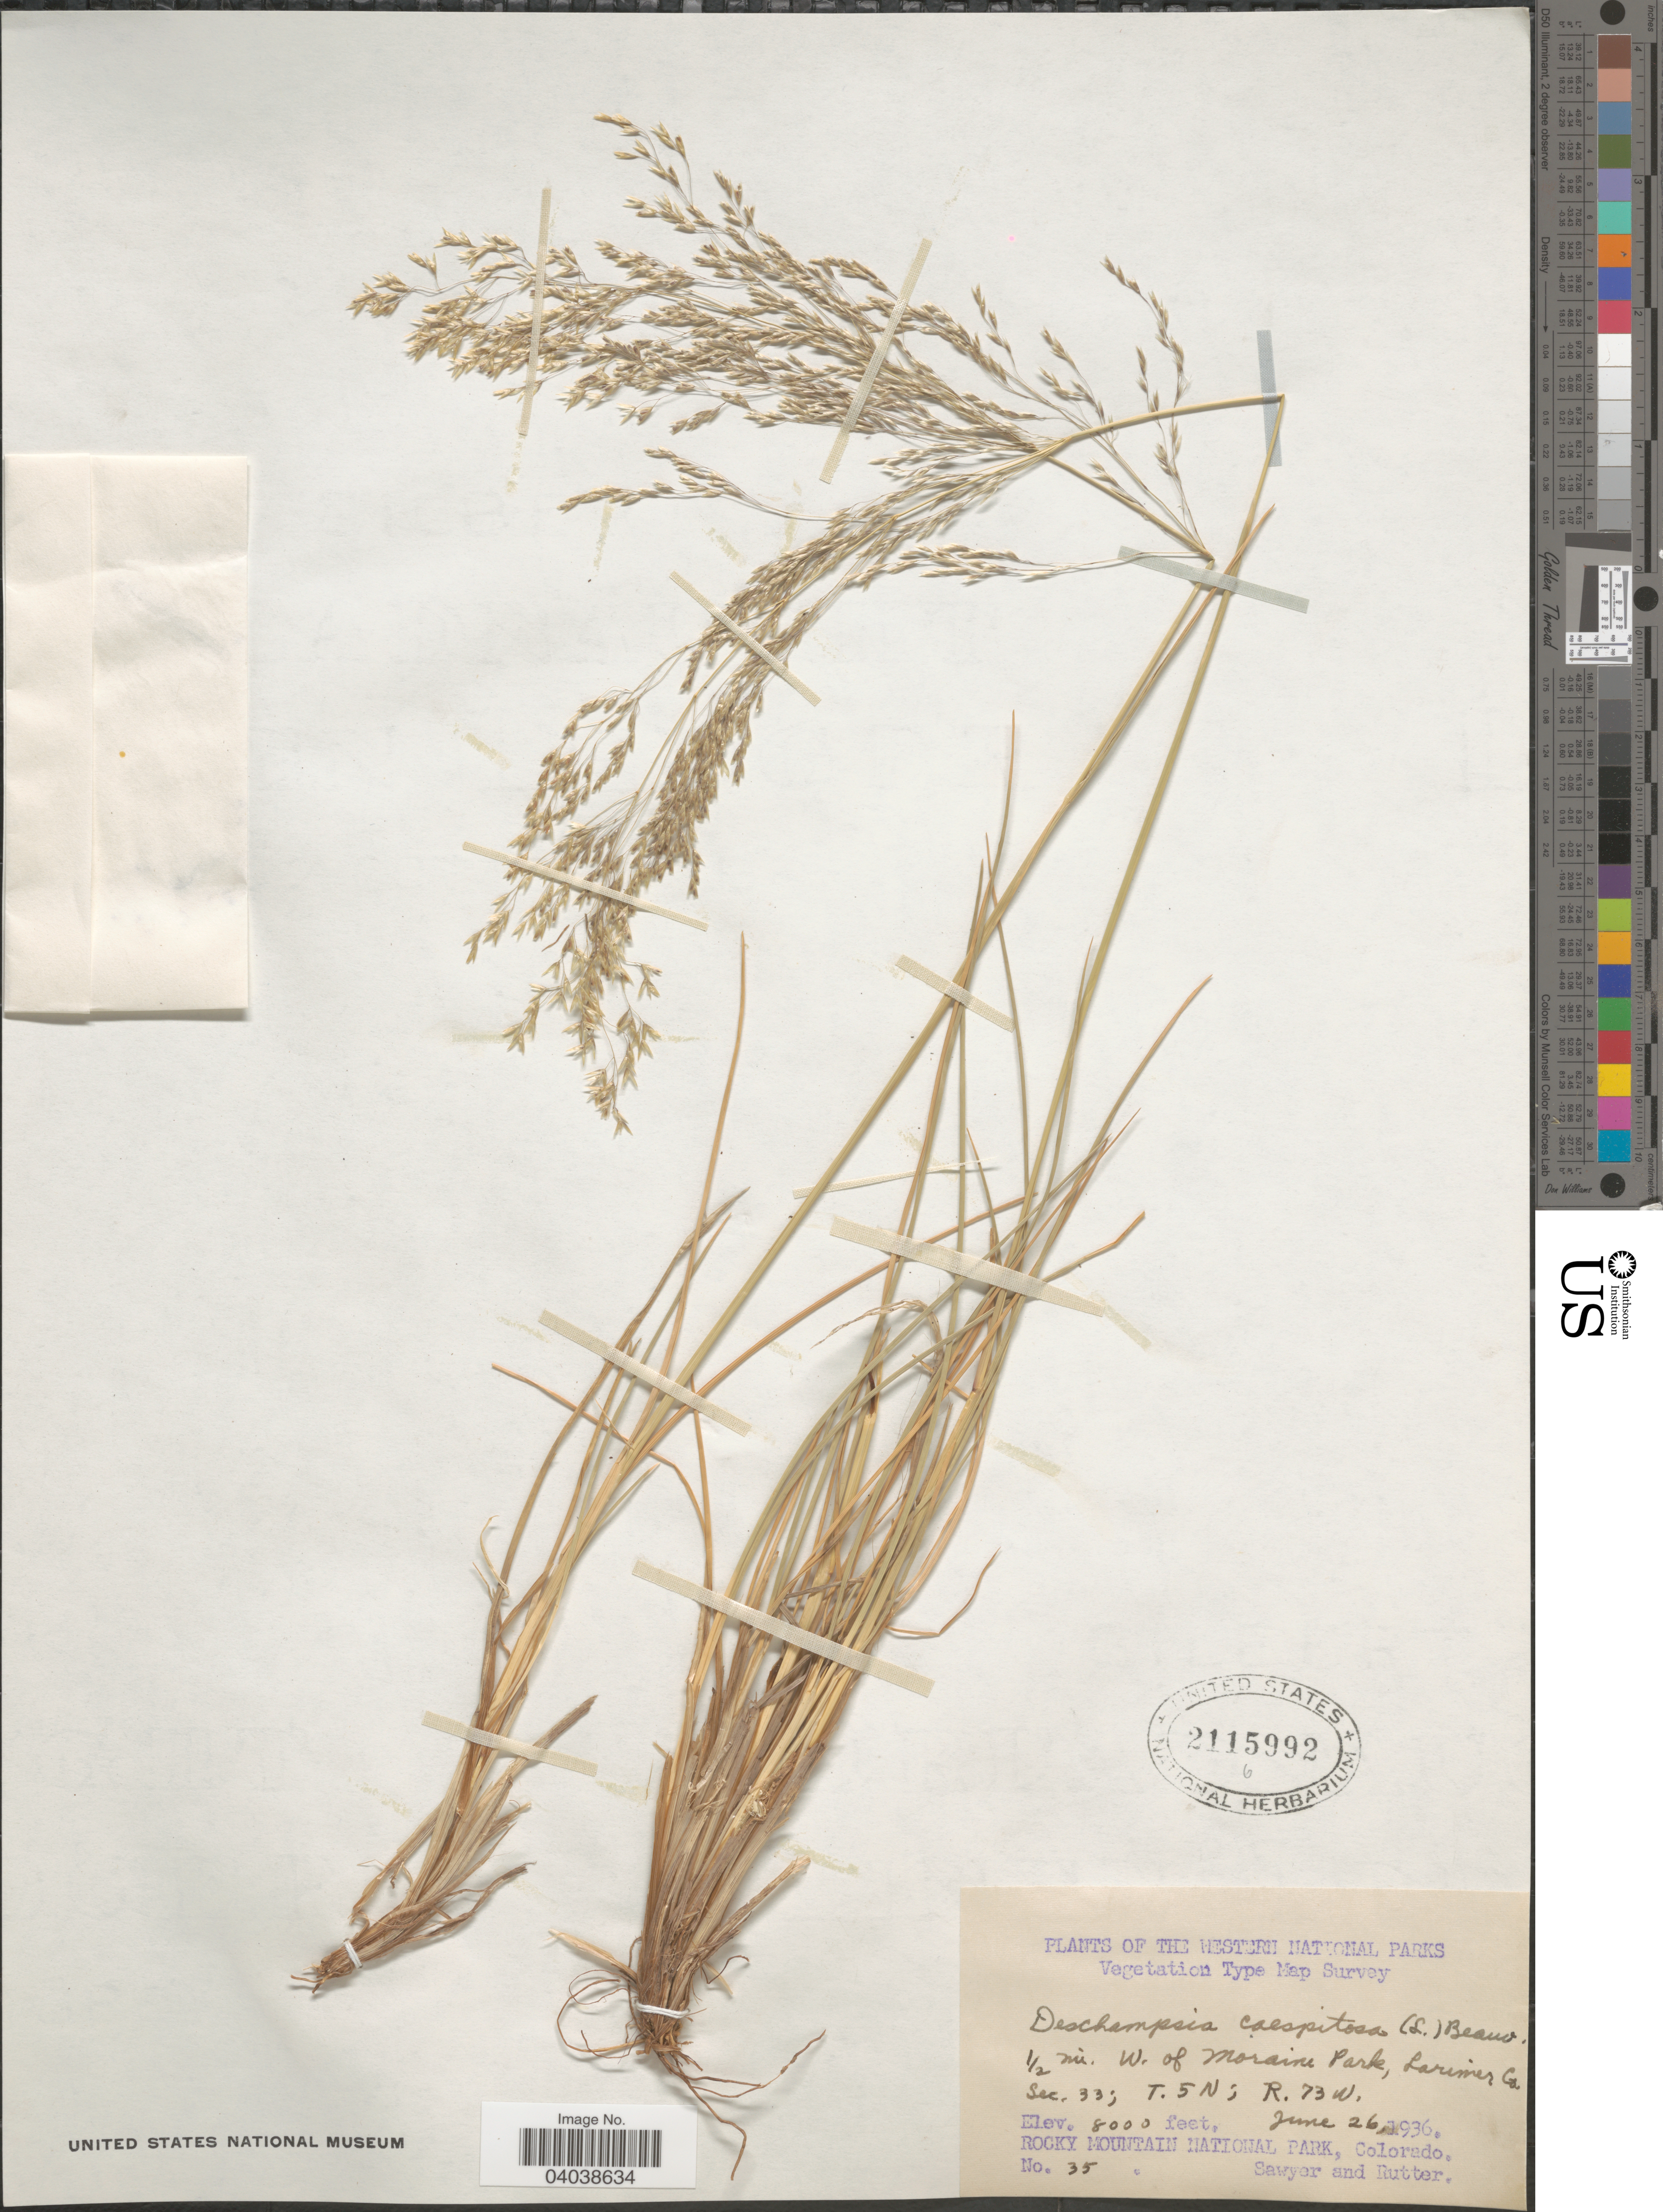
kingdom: Plantae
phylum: Tracheophyta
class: Liliopsida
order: Poales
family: Poaceae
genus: Deschampsia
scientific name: Deschampsia cespitosa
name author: (L.) P. Beauv.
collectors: Sawyer & Rutter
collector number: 35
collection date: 1936-06-26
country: United States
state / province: Colorado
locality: Western National Parks. ½ mi. W. of Moraine Park, Larimer Co. Sec. 33; T. 5N; R.73 W. Rocky Mountain National Park.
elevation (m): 2438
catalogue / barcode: US 2115992